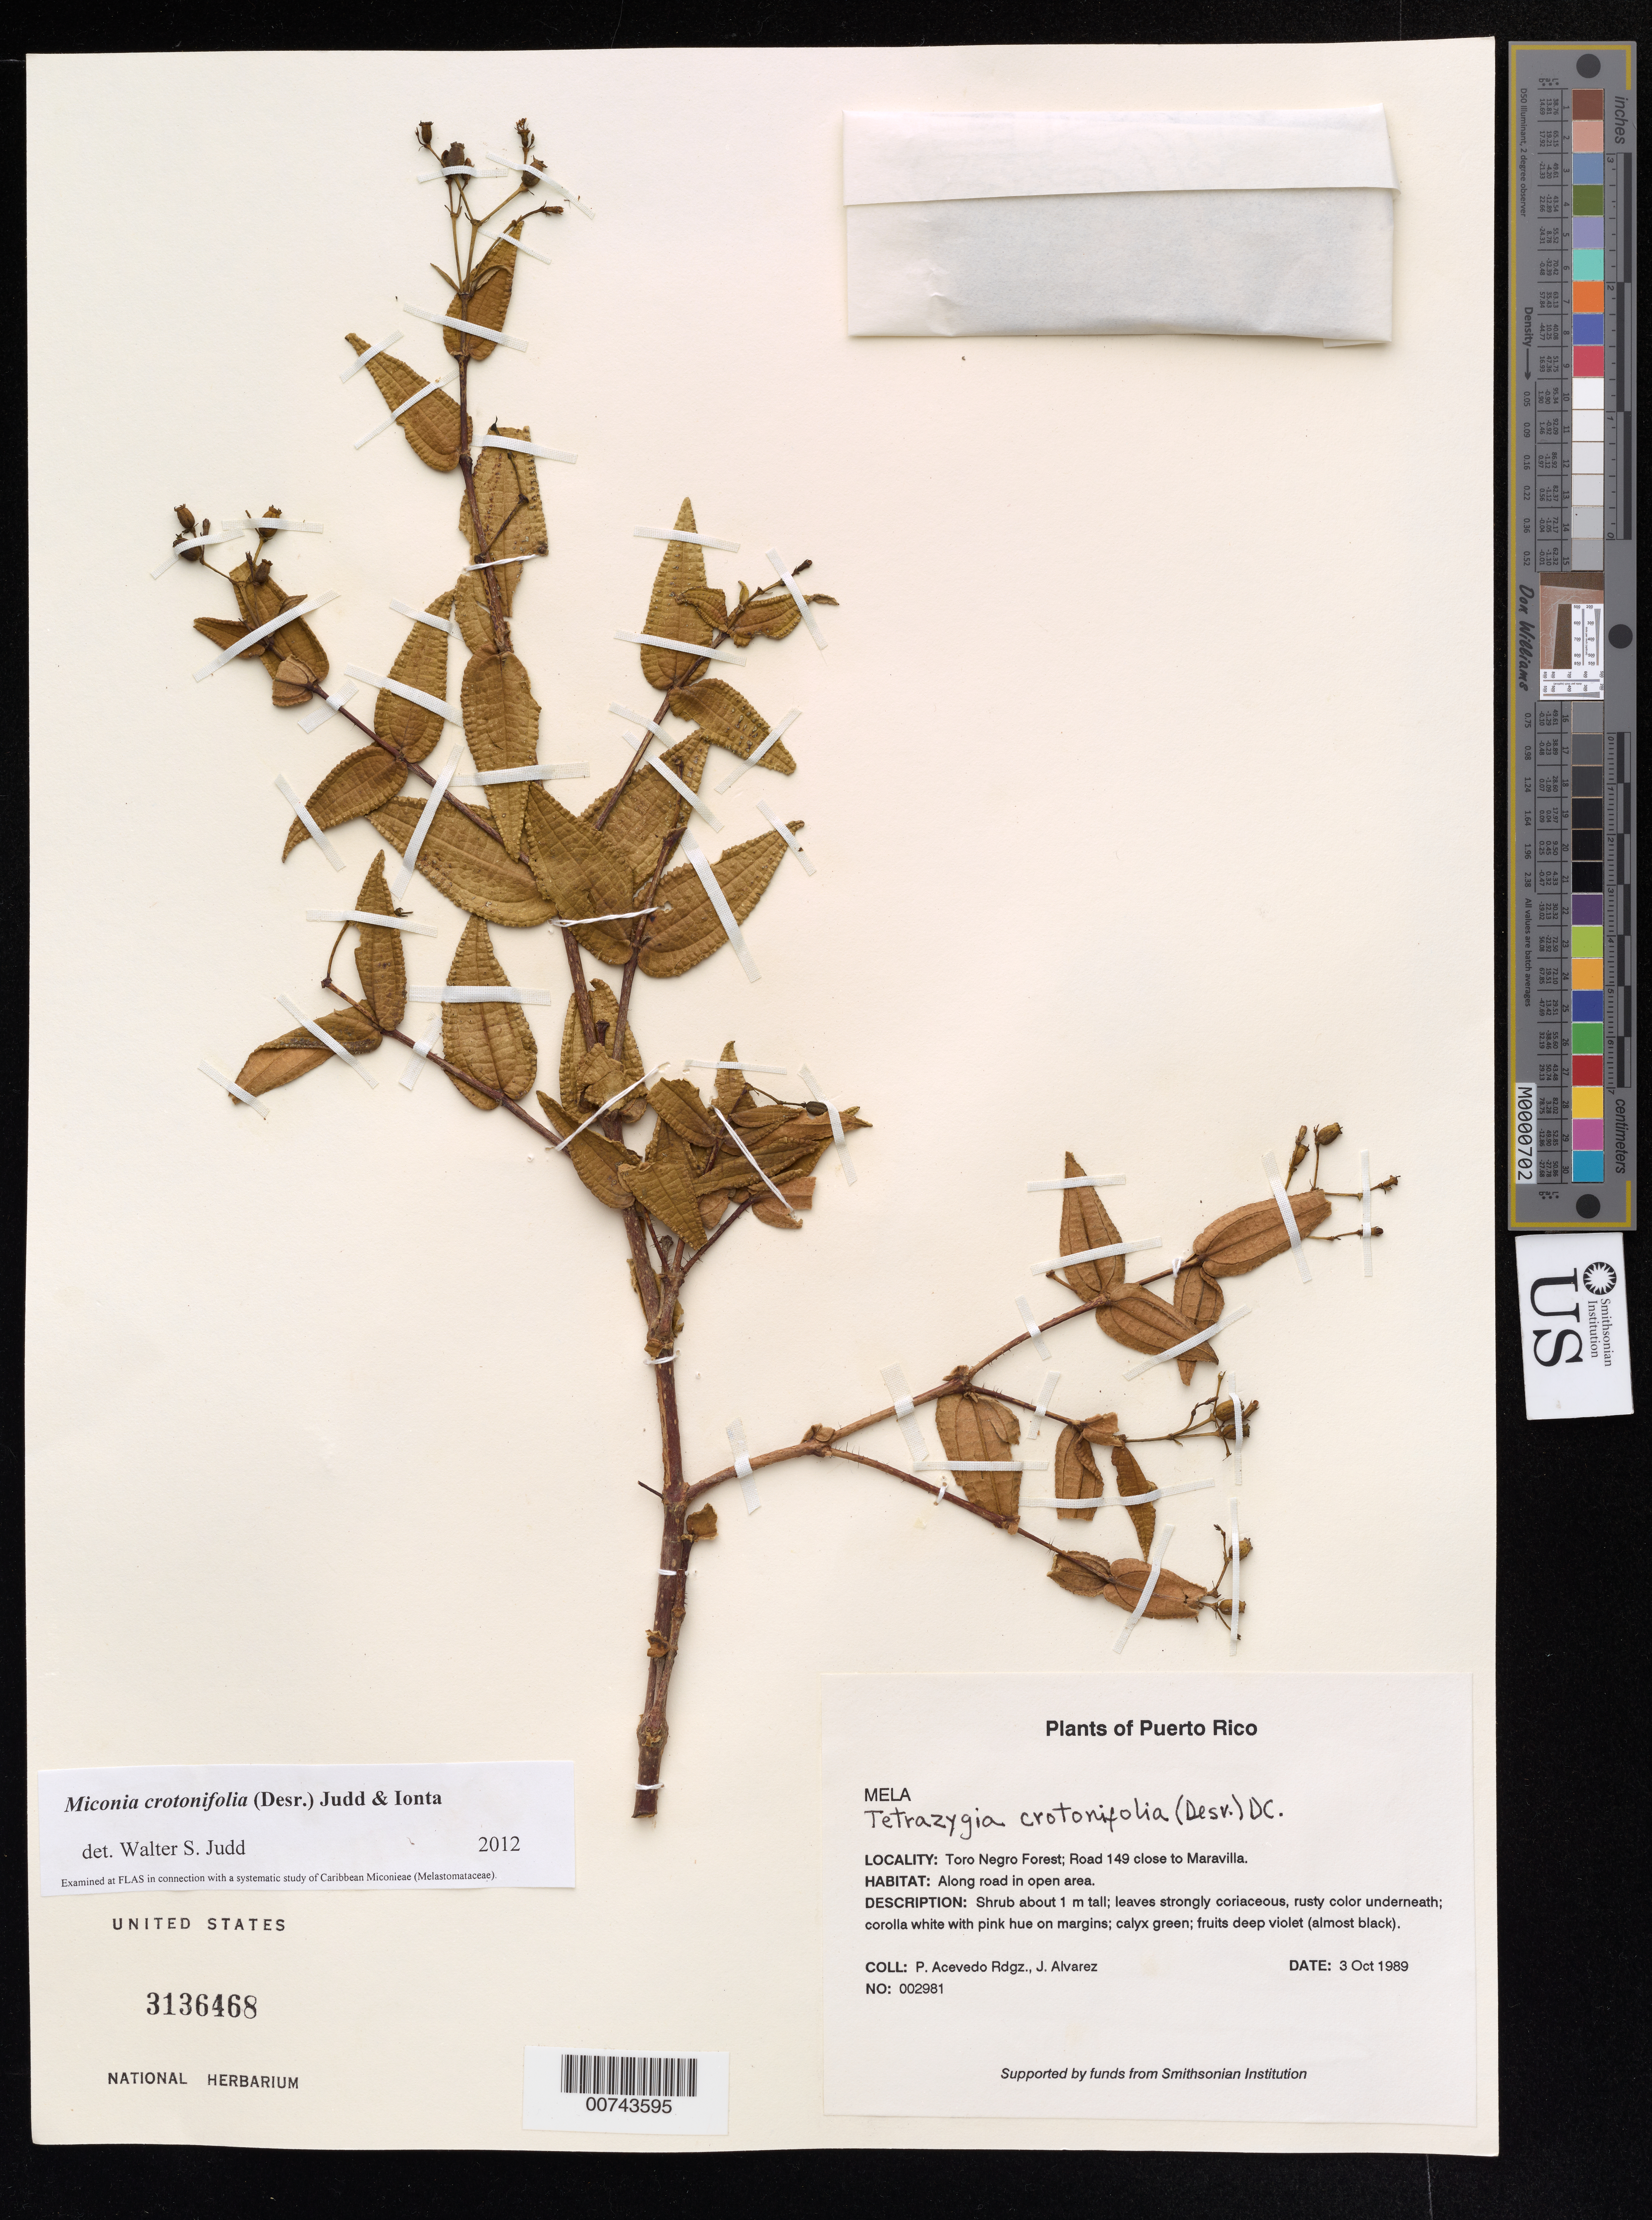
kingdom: Plantae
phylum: Tracheophyta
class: Magnoliopsida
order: Myrtales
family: Melastomataceae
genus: Miconia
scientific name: Miconia crotonifolia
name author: (Desr.) Judd & Ionta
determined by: Judd, Walter S.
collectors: P. Acevedo-Rodr. & J. Alvarez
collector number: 2981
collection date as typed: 03 Oct 1989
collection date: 1989-10-03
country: Puerto Rico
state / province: Jayuya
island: Puerto Rico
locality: Jayuya; Toro Negro Forest, Road 143 at Recreation Area.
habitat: Along road in open area.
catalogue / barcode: US 3136468